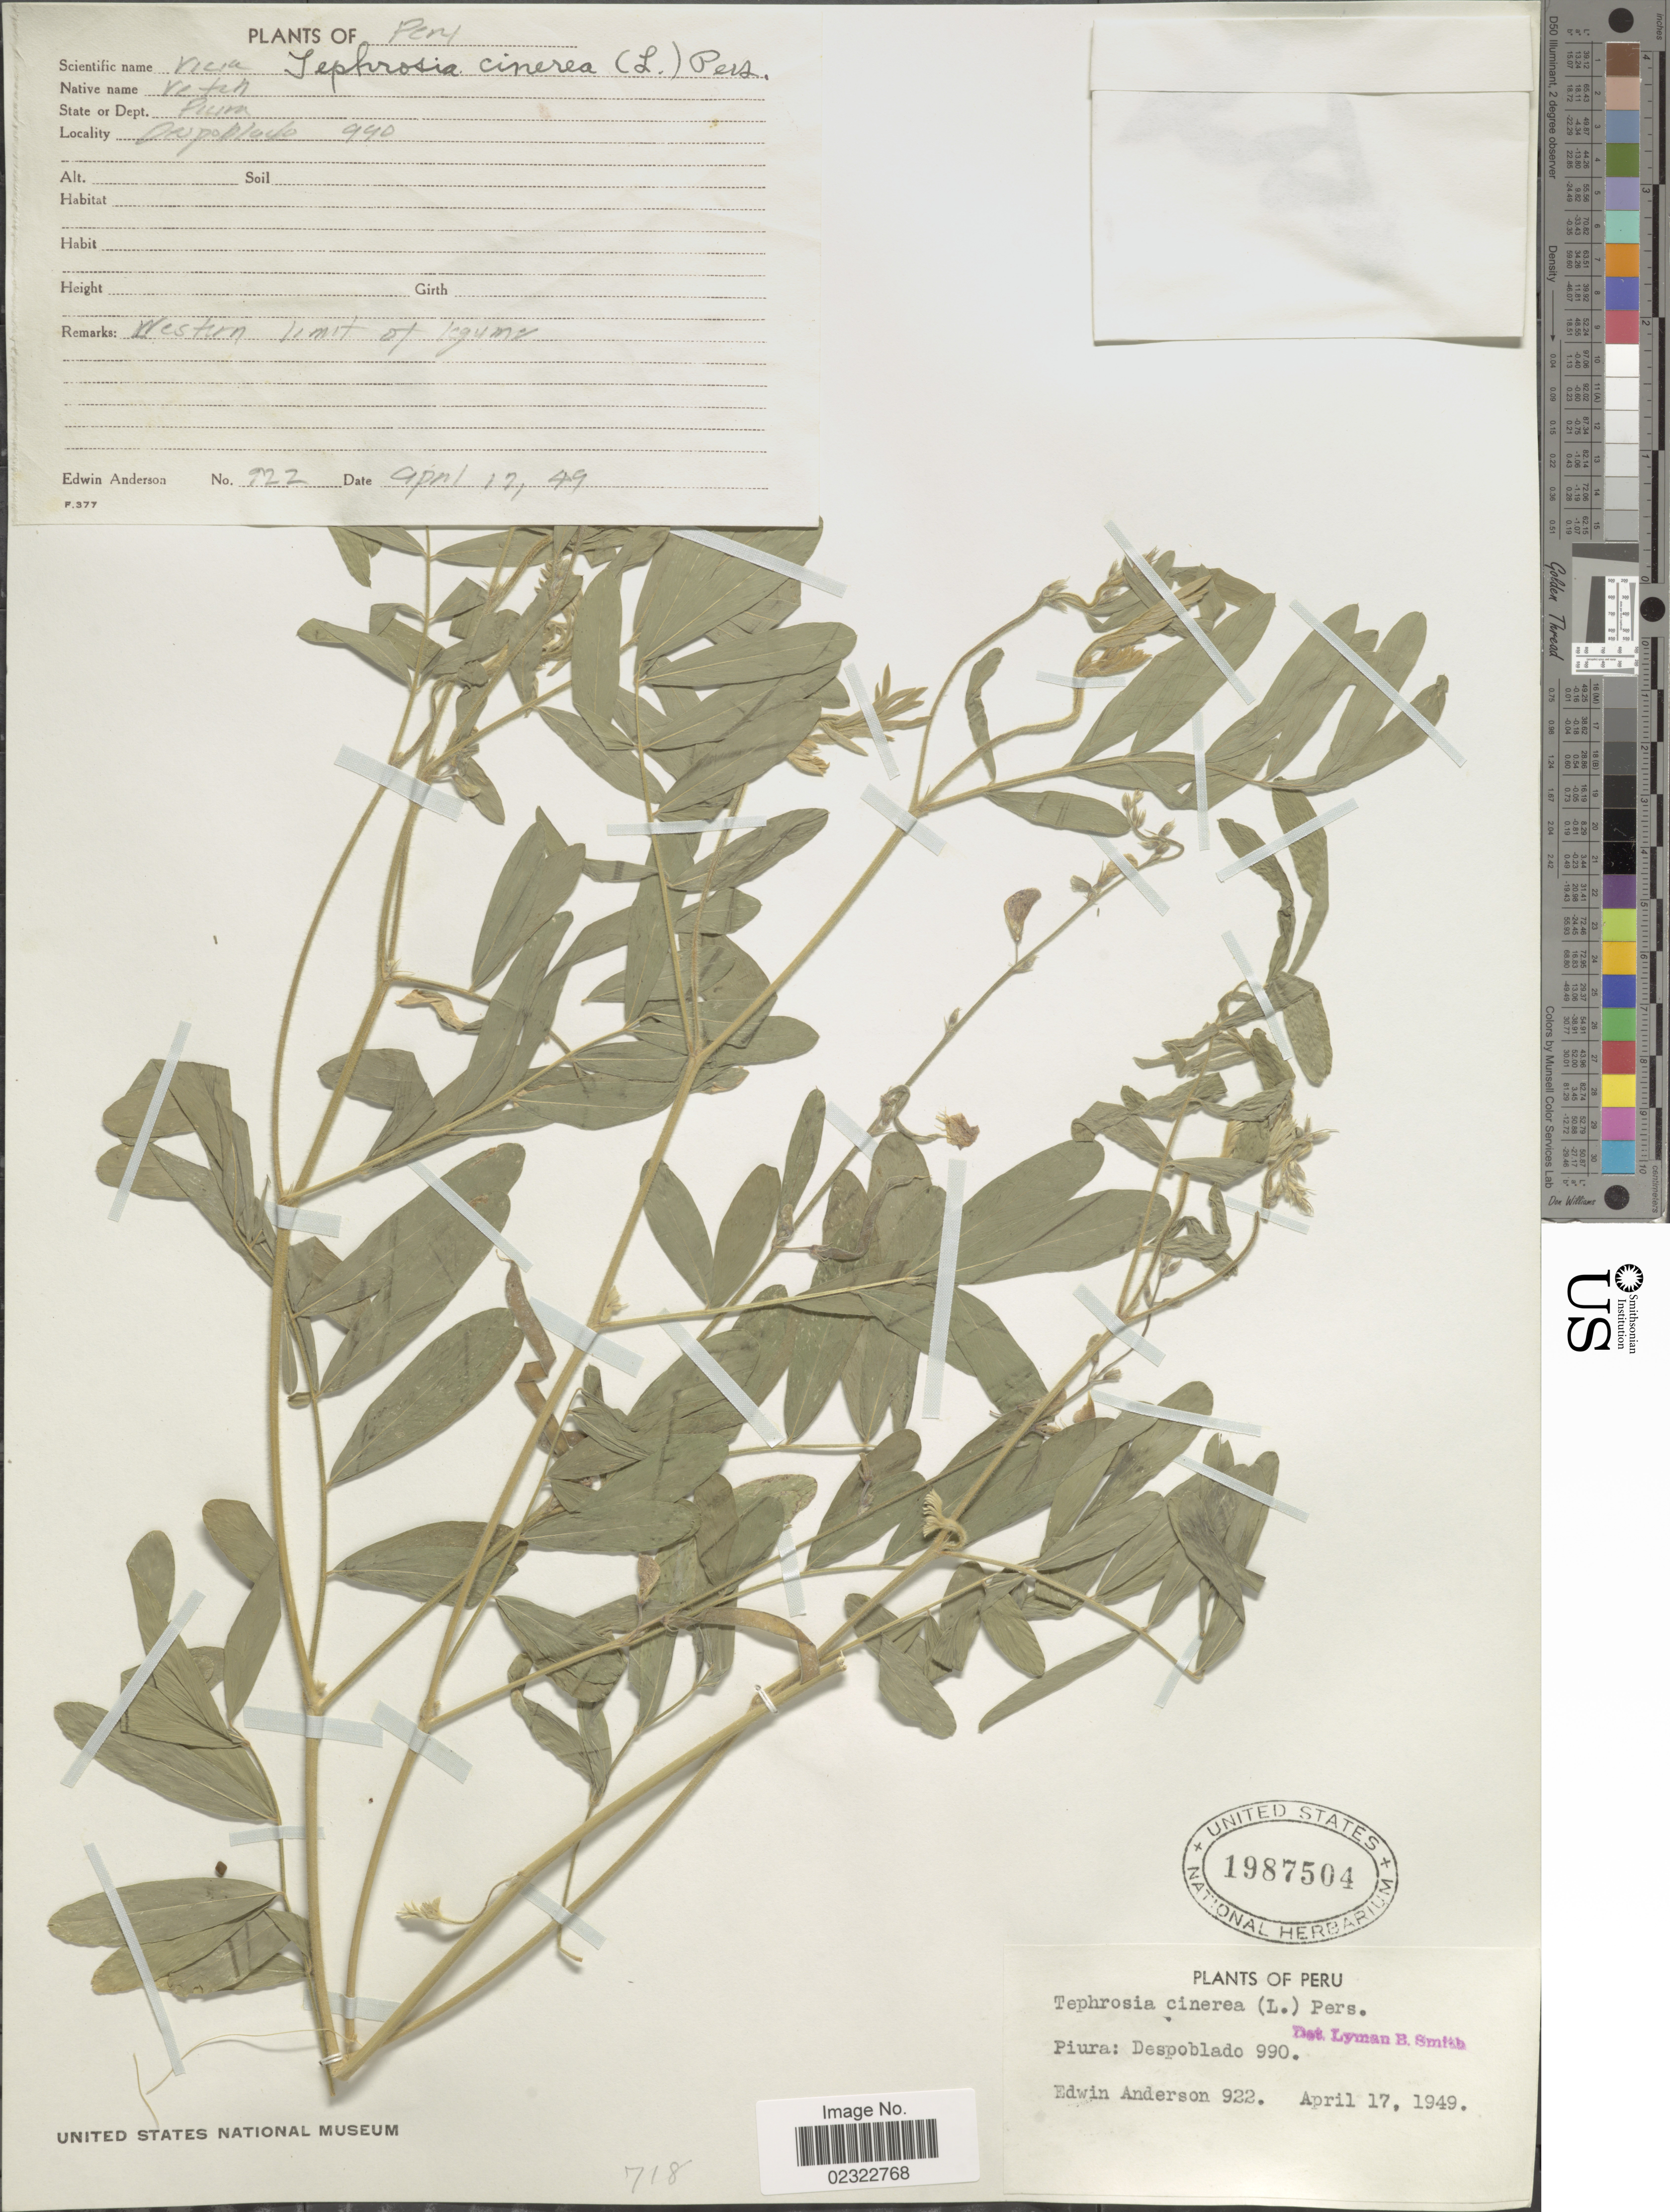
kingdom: Plantae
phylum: Tracheophyta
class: Magnoliopsida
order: Fabales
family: Fabaceae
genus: Tephrosia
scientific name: Tephrosia cinerea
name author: (L.) Pers.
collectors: E. Anderson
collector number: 922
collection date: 1949-04-17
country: Peru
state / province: Piura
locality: Despoblado 990.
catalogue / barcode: US 1987504